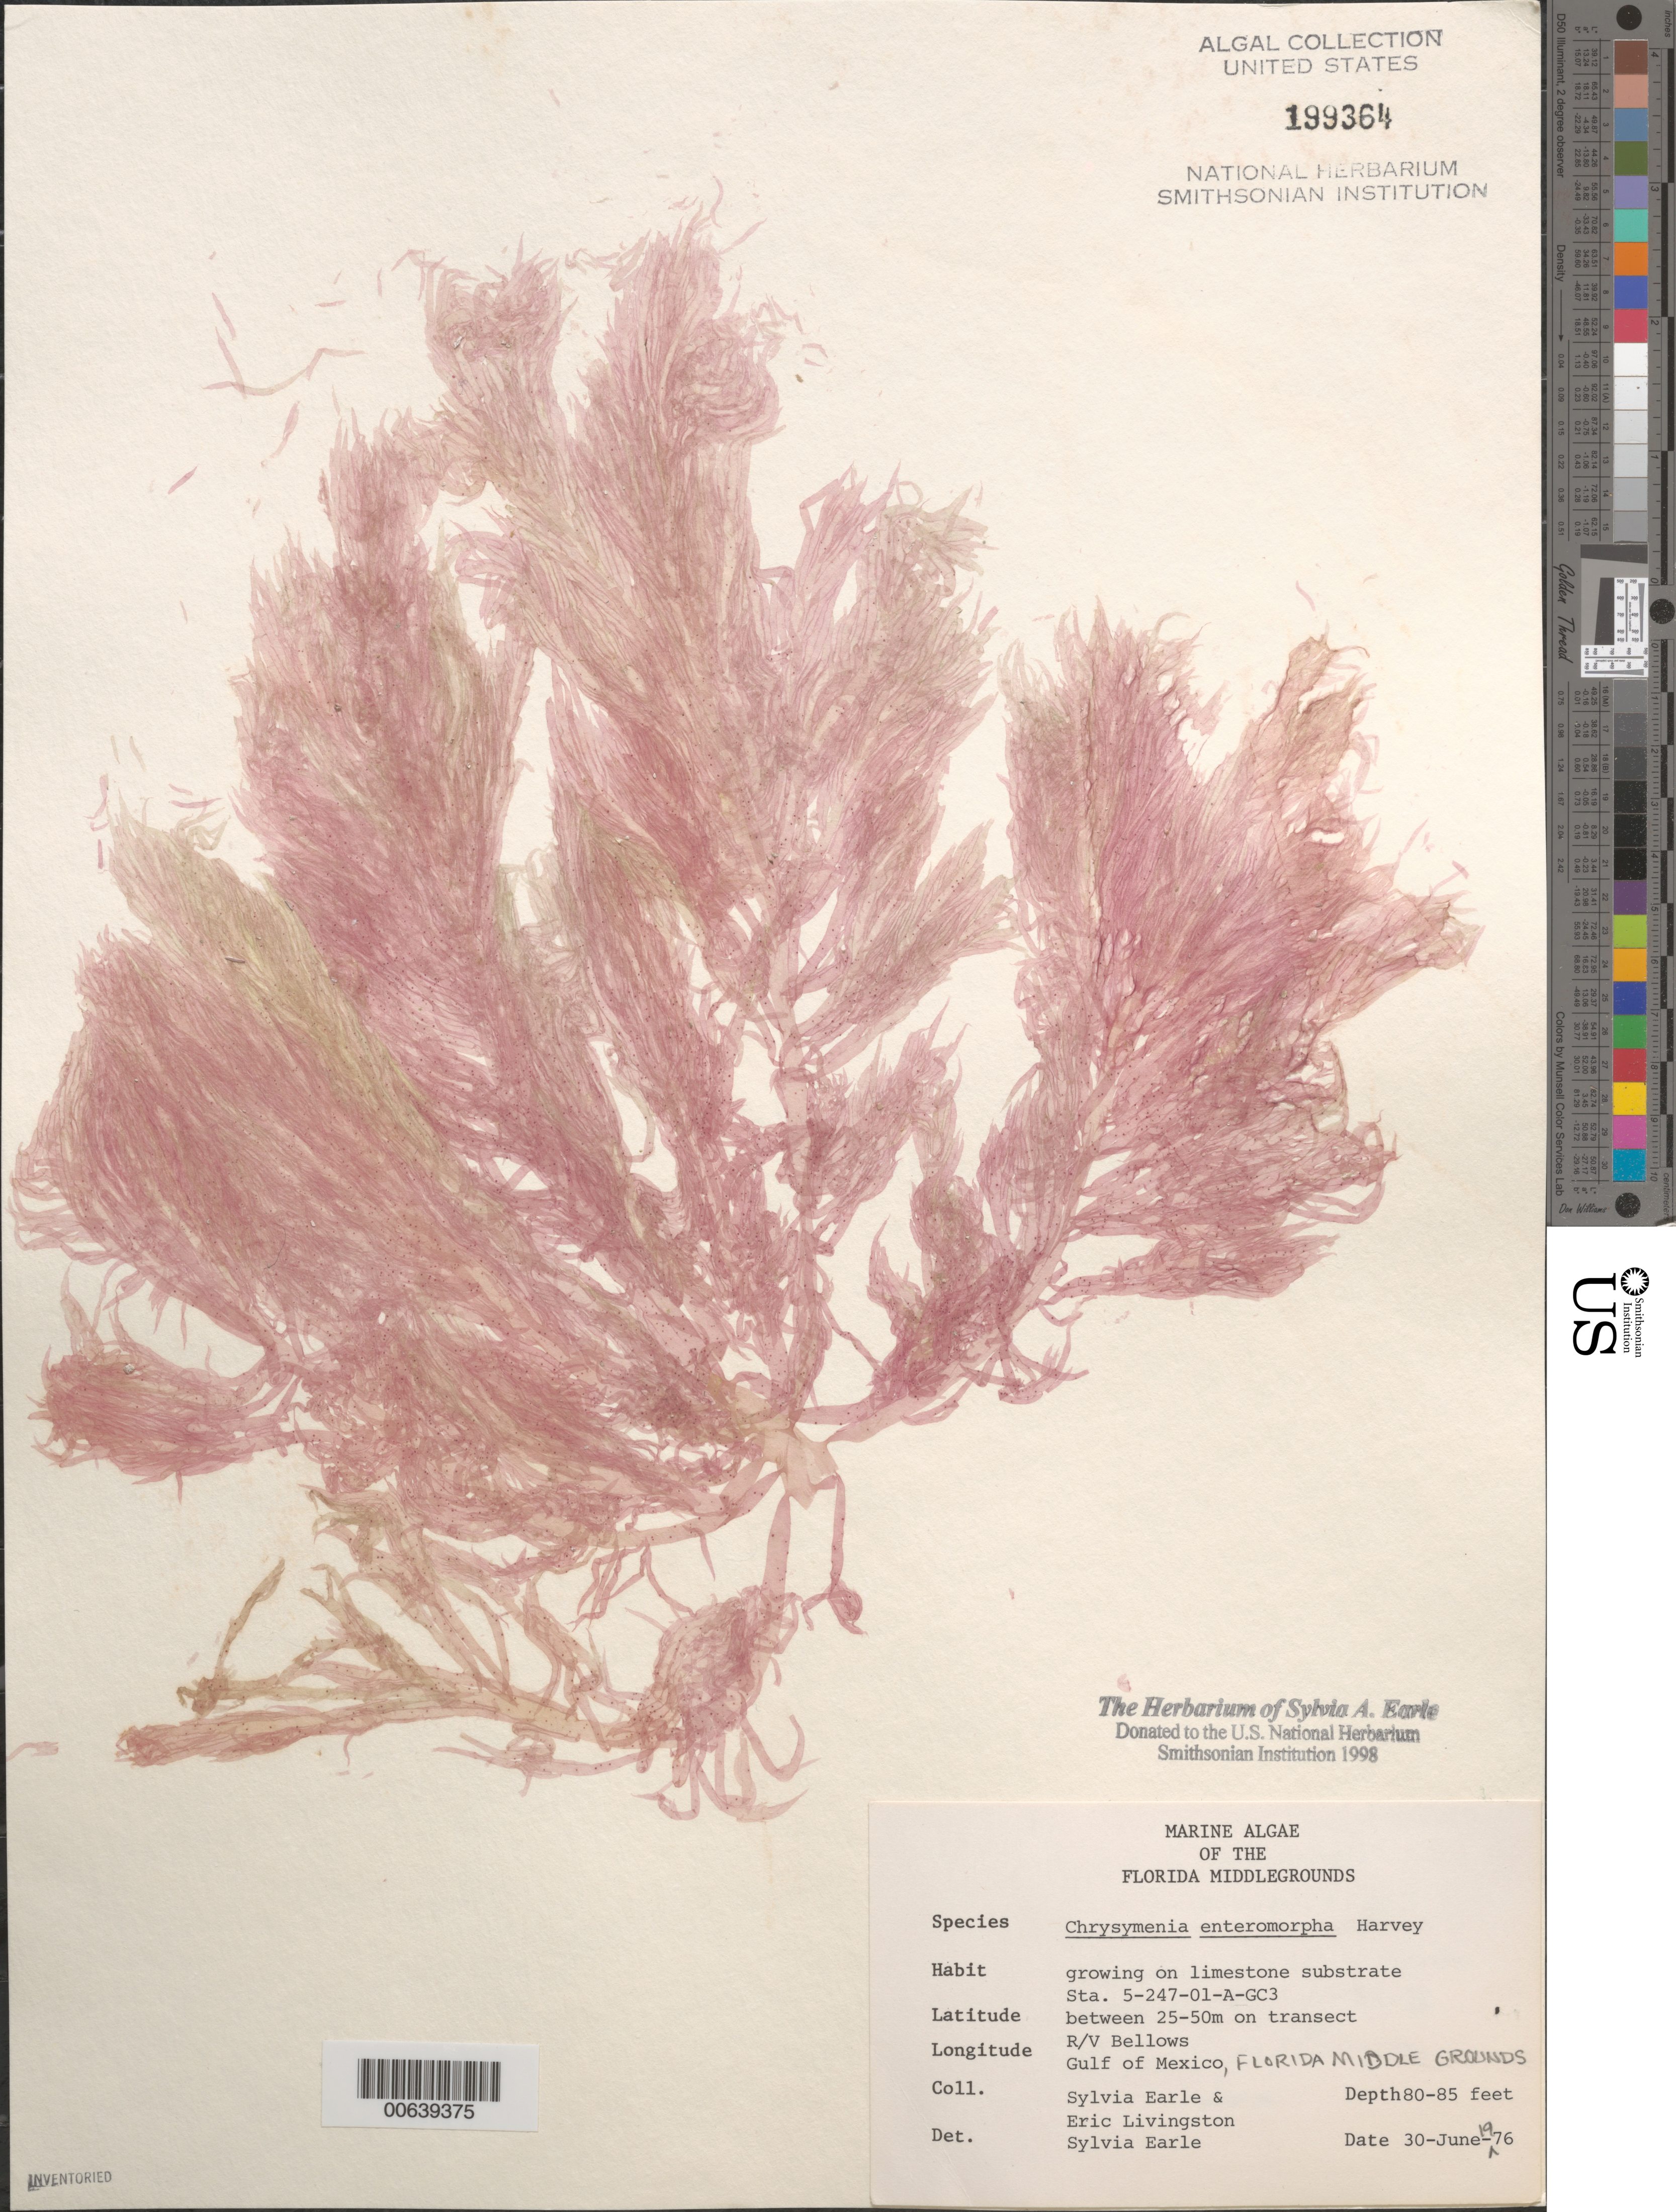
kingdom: Plantae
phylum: Rhodophyta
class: Florideophyceae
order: Rhodymeniales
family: Rhodymeniaceae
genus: Botryocladia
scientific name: Botryocladia enteromorpha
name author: (Harv.) W.E. Schmidt et al. in W.E. Schmidt et al.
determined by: Algae name updating Project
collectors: S. A. Earle & E. Livingston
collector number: Station 5-247-01-a-gc3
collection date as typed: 30 Jun 1976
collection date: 1976-06-30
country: United States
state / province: Florida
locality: Florida Middle Grounds, Gulf of Mexico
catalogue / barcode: US 199364